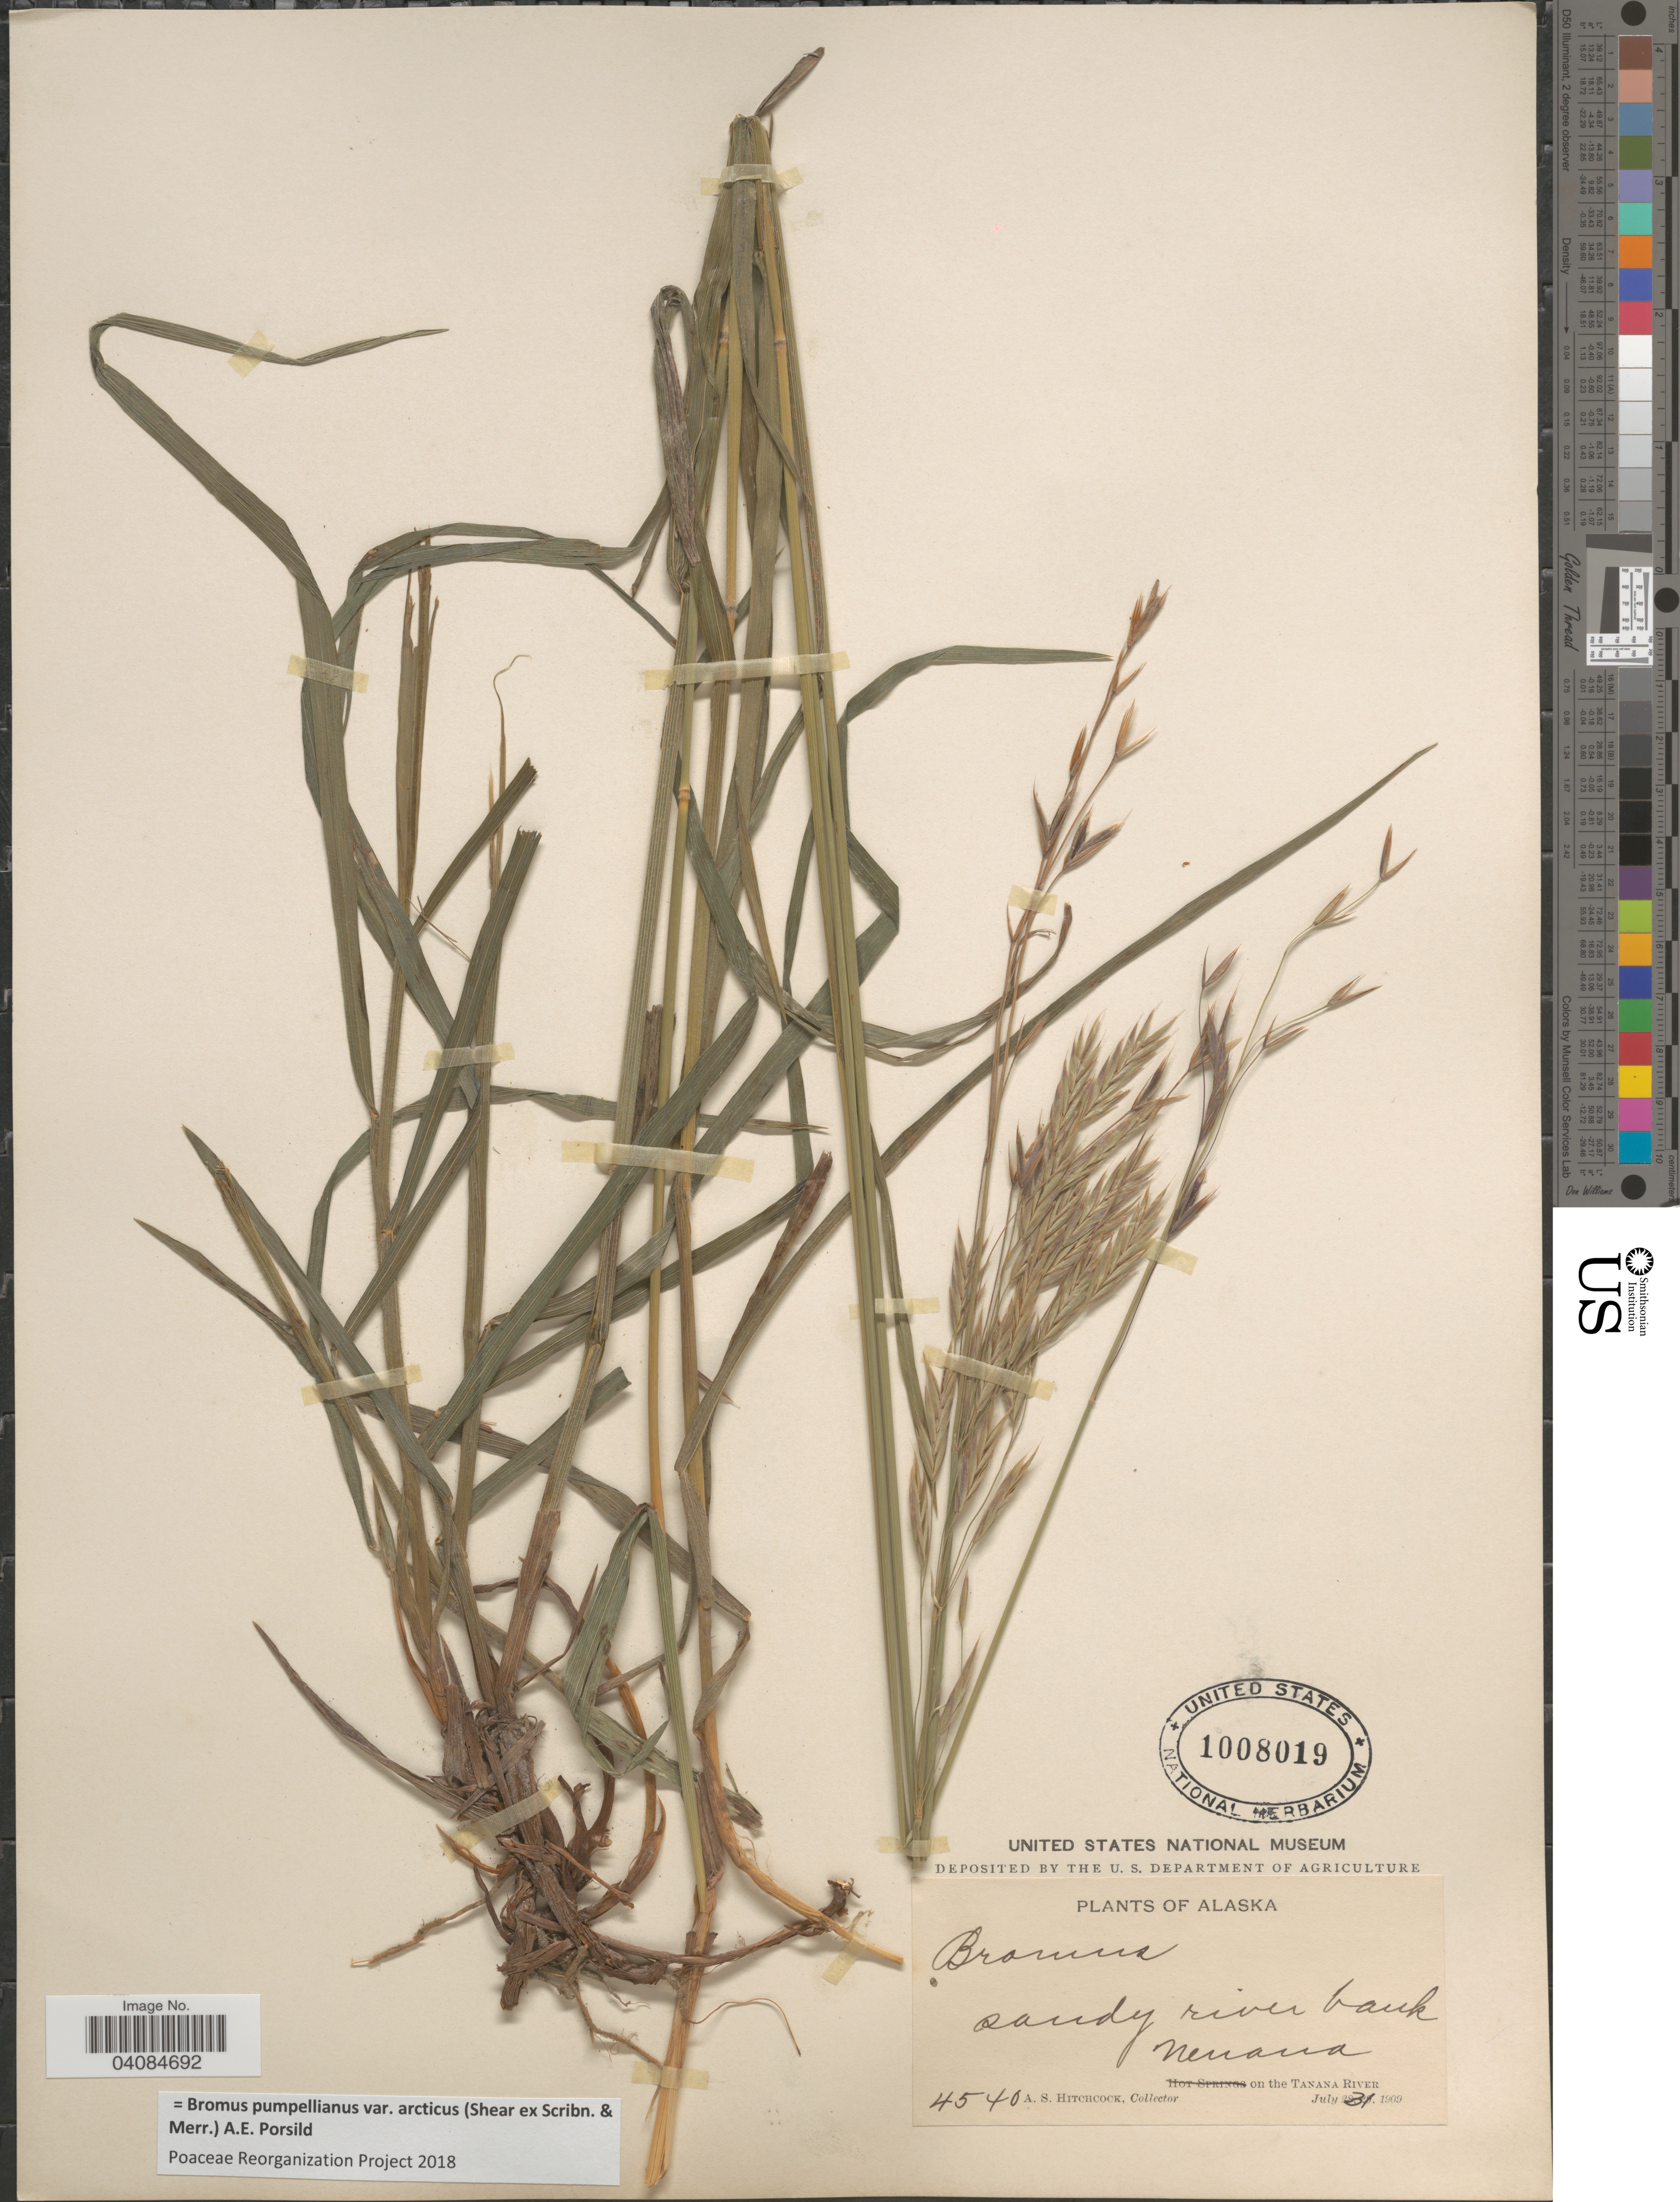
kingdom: Plantae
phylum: Tracheophyta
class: Liliopsida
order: Poales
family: Poaceae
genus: Bromus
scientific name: Bromus pumpellianus var. arcticus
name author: (Shear ex Scribn. & Merr.) A.E. Porsild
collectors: A. S. Hitchcock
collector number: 4540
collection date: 1909-07-31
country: United States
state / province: Alaska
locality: Nenana. On the Tanana River.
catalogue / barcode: US 1008019